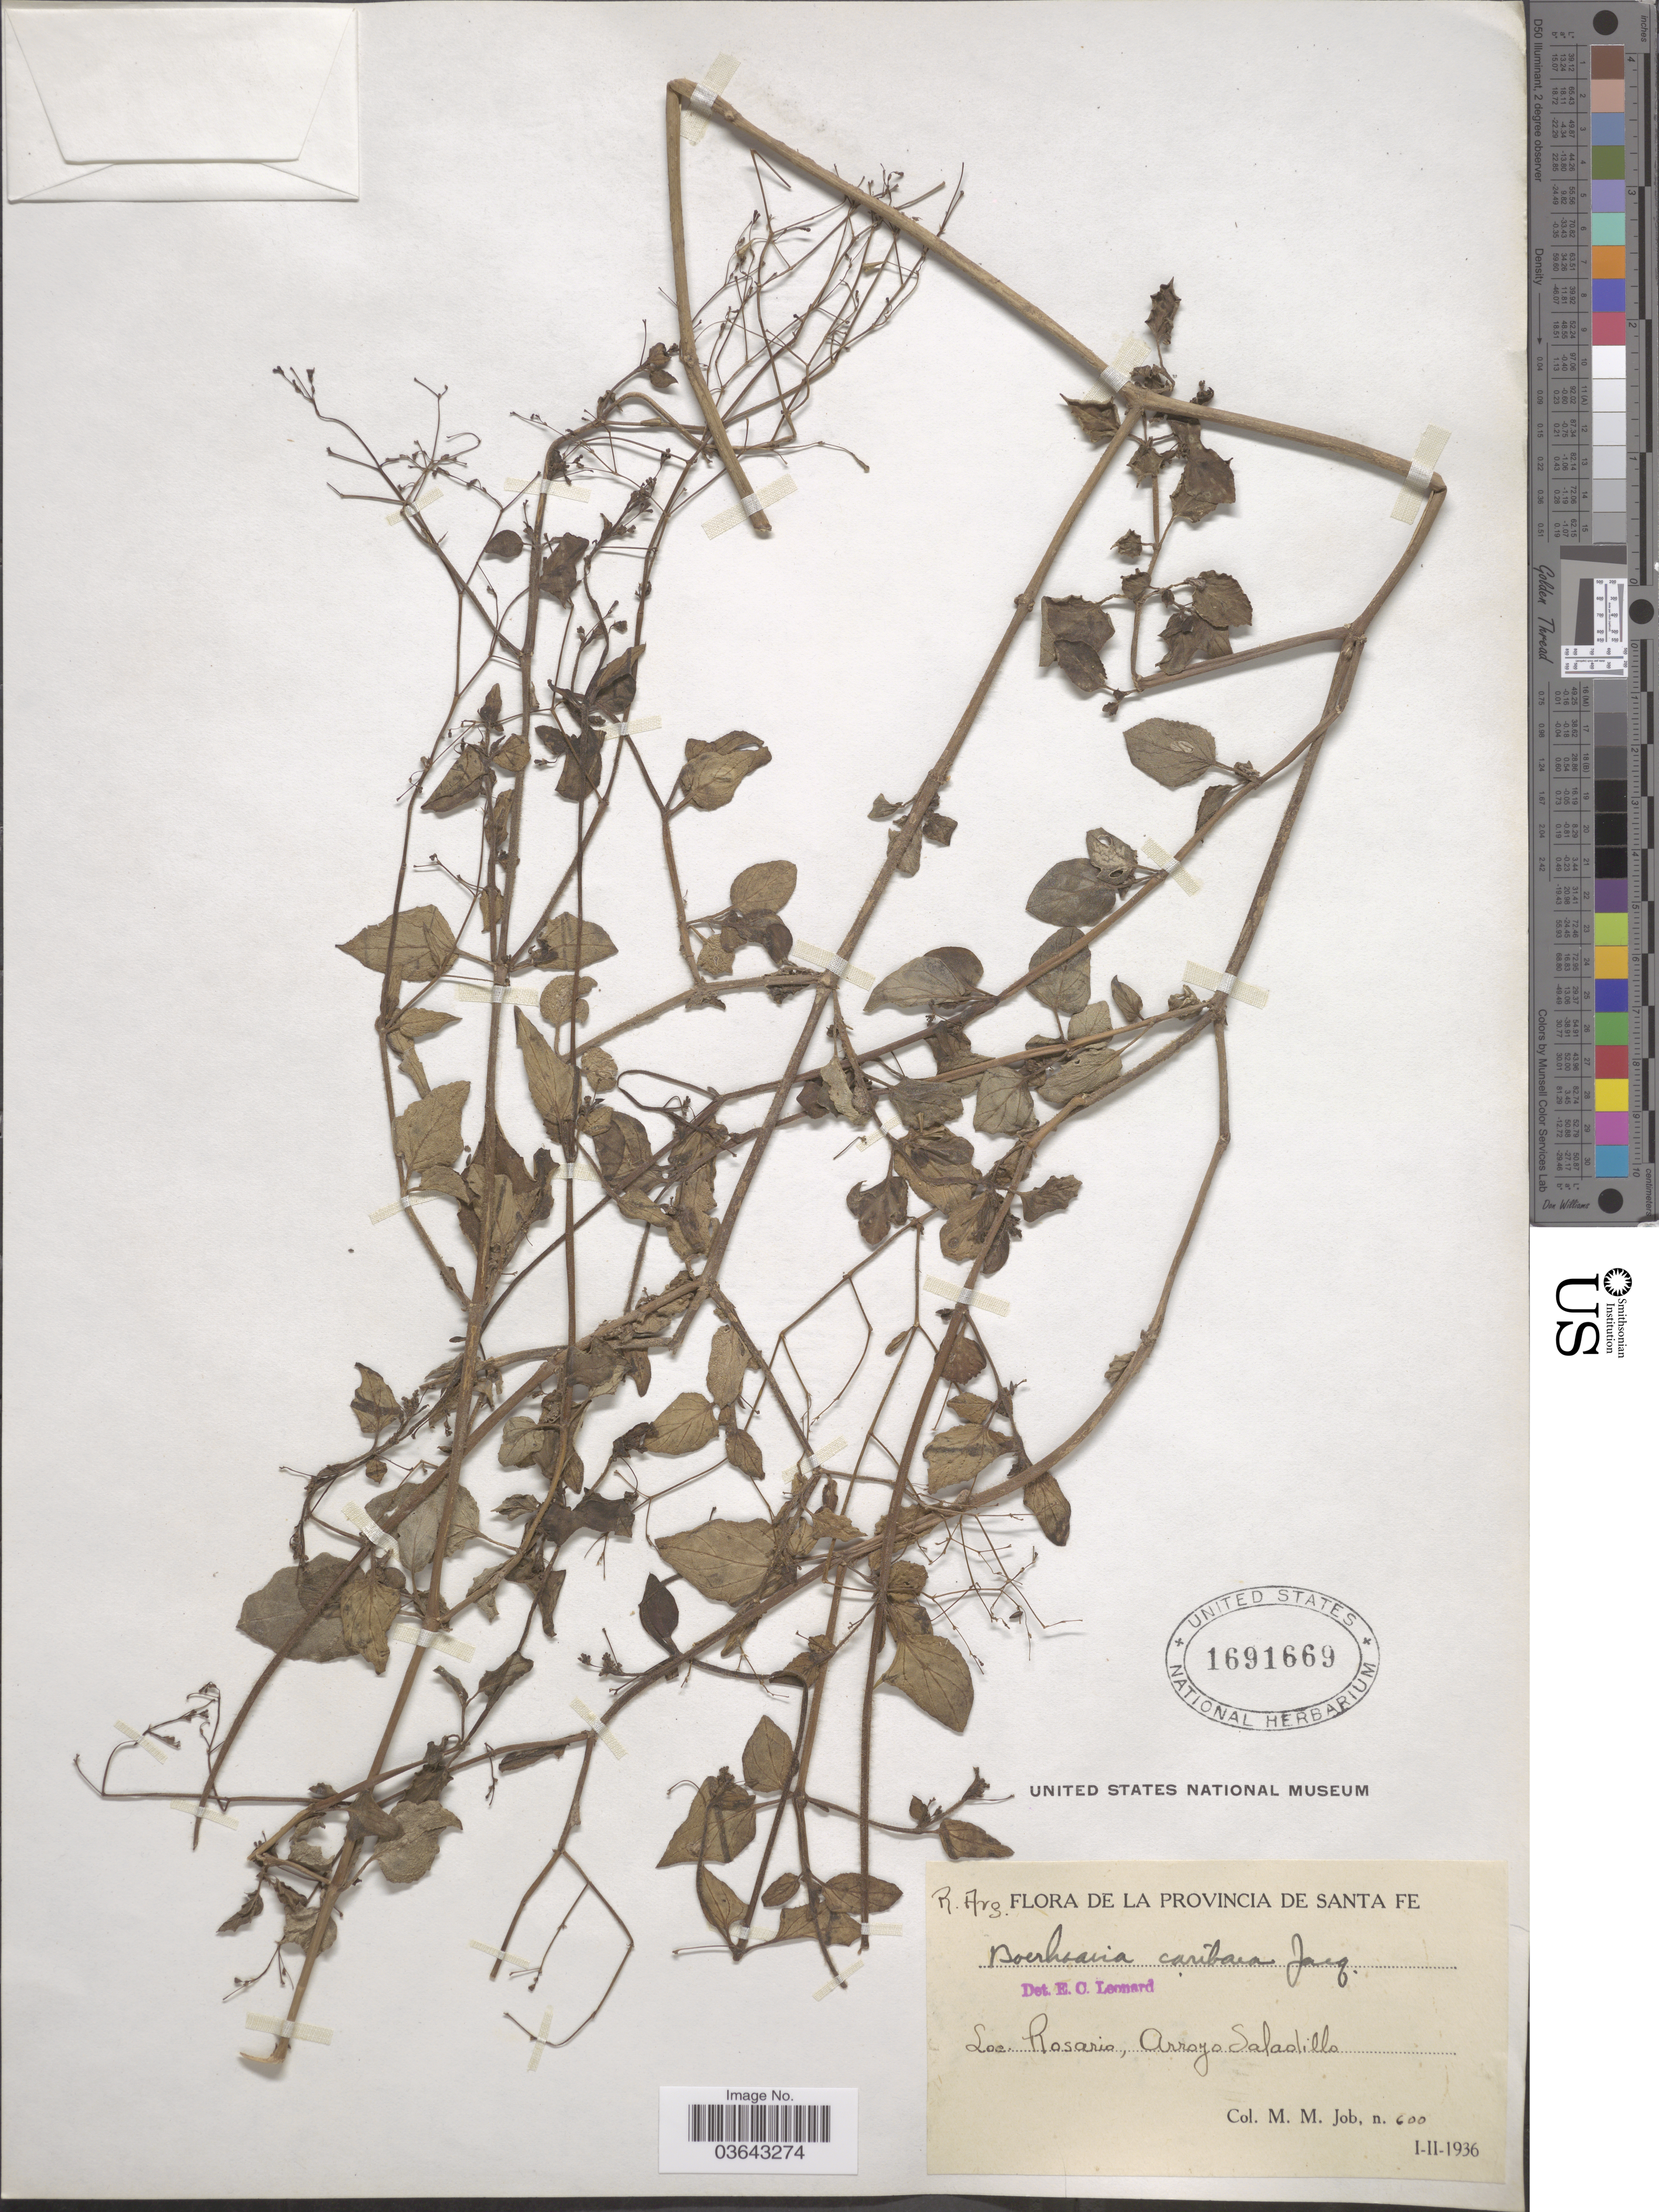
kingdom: Plantae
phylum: Tracheophyta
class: Magnoliopsida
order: Caryophyllales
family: Nyctaginaceae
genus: Boerhavia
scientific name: Boerhavia diffusa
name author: L.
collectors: M. Job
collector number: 600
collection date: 1936-01/1936-02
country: Argentina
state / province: Santa Fe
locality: Rosario, Arroyo Saladillo.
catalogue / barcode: US 1691669